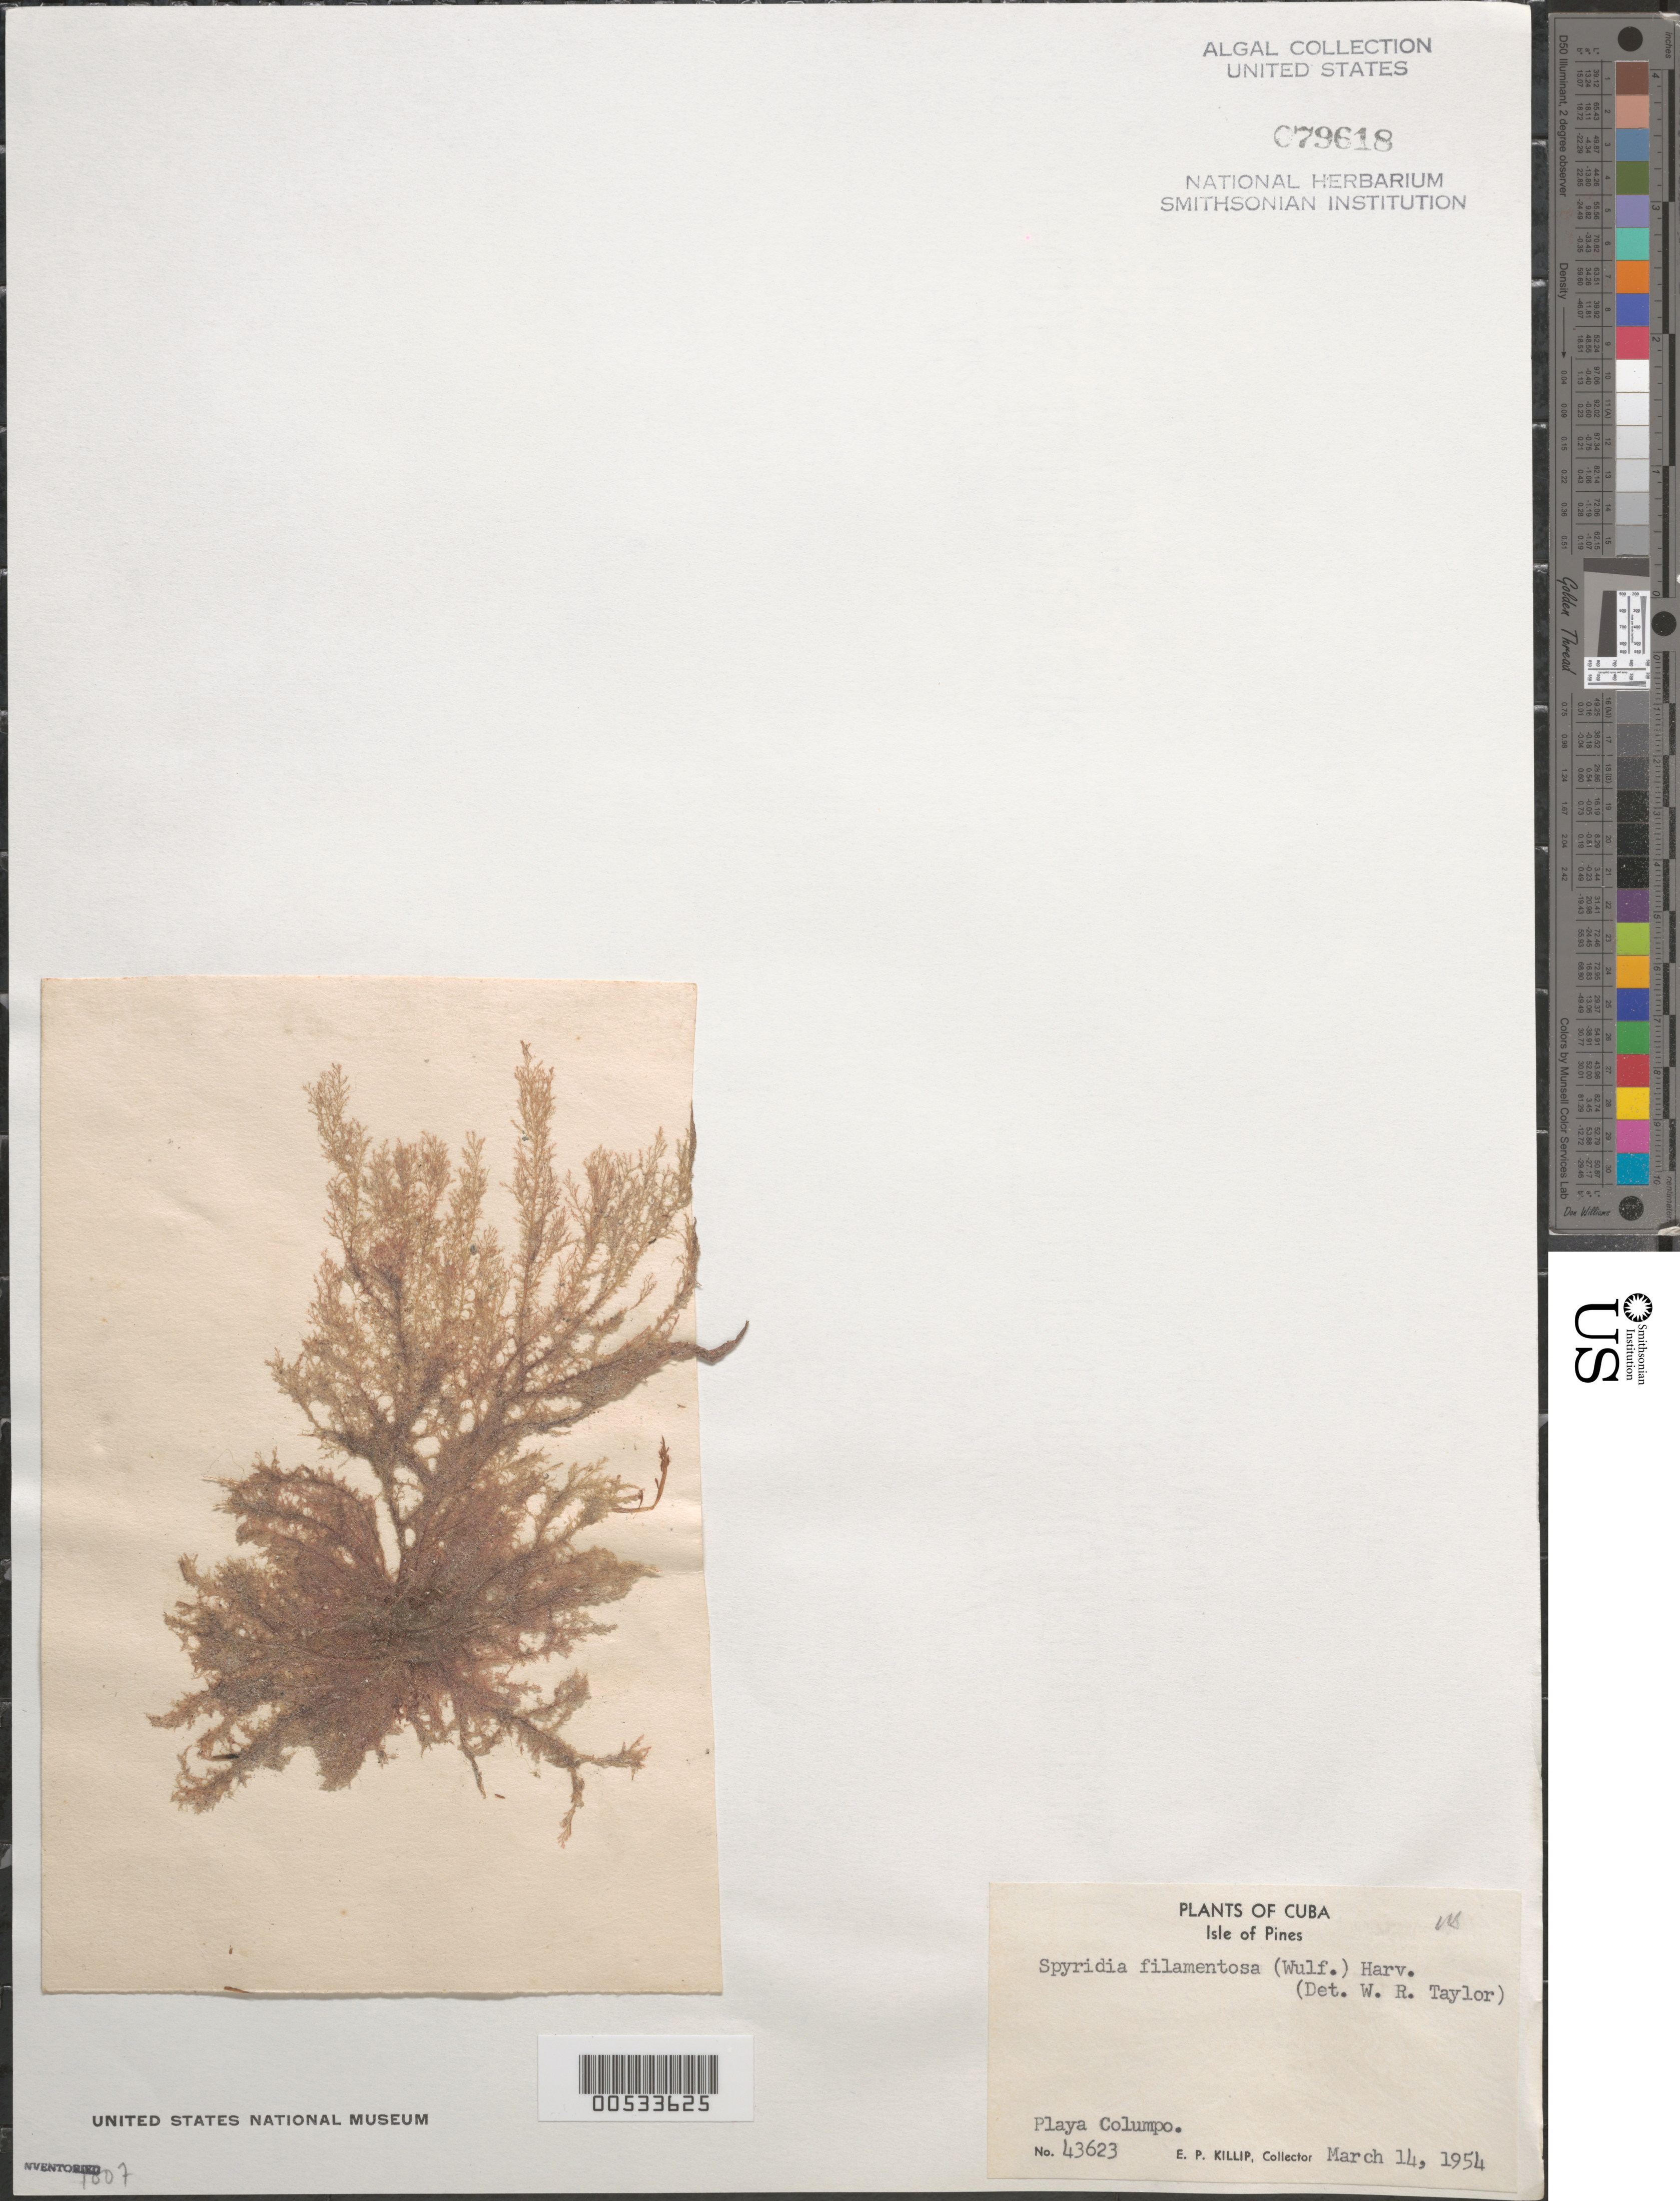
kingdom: Plantae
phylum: Rhodophyta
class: Florideophyceae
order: Ceramiales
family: Spyridiaceae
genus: Spyridia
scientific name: Spyridia filamentosa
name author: (Wulfen) Harv.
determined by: Taylor, William R.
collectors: E. P. Killip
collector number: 43623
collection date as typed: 14 Mar 1954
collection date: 1954-03-14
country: Cuba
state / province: Isla de La Juventud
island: Isle of Youth (Isle of Pines)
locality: Playa Columpo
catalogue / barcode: US 79618